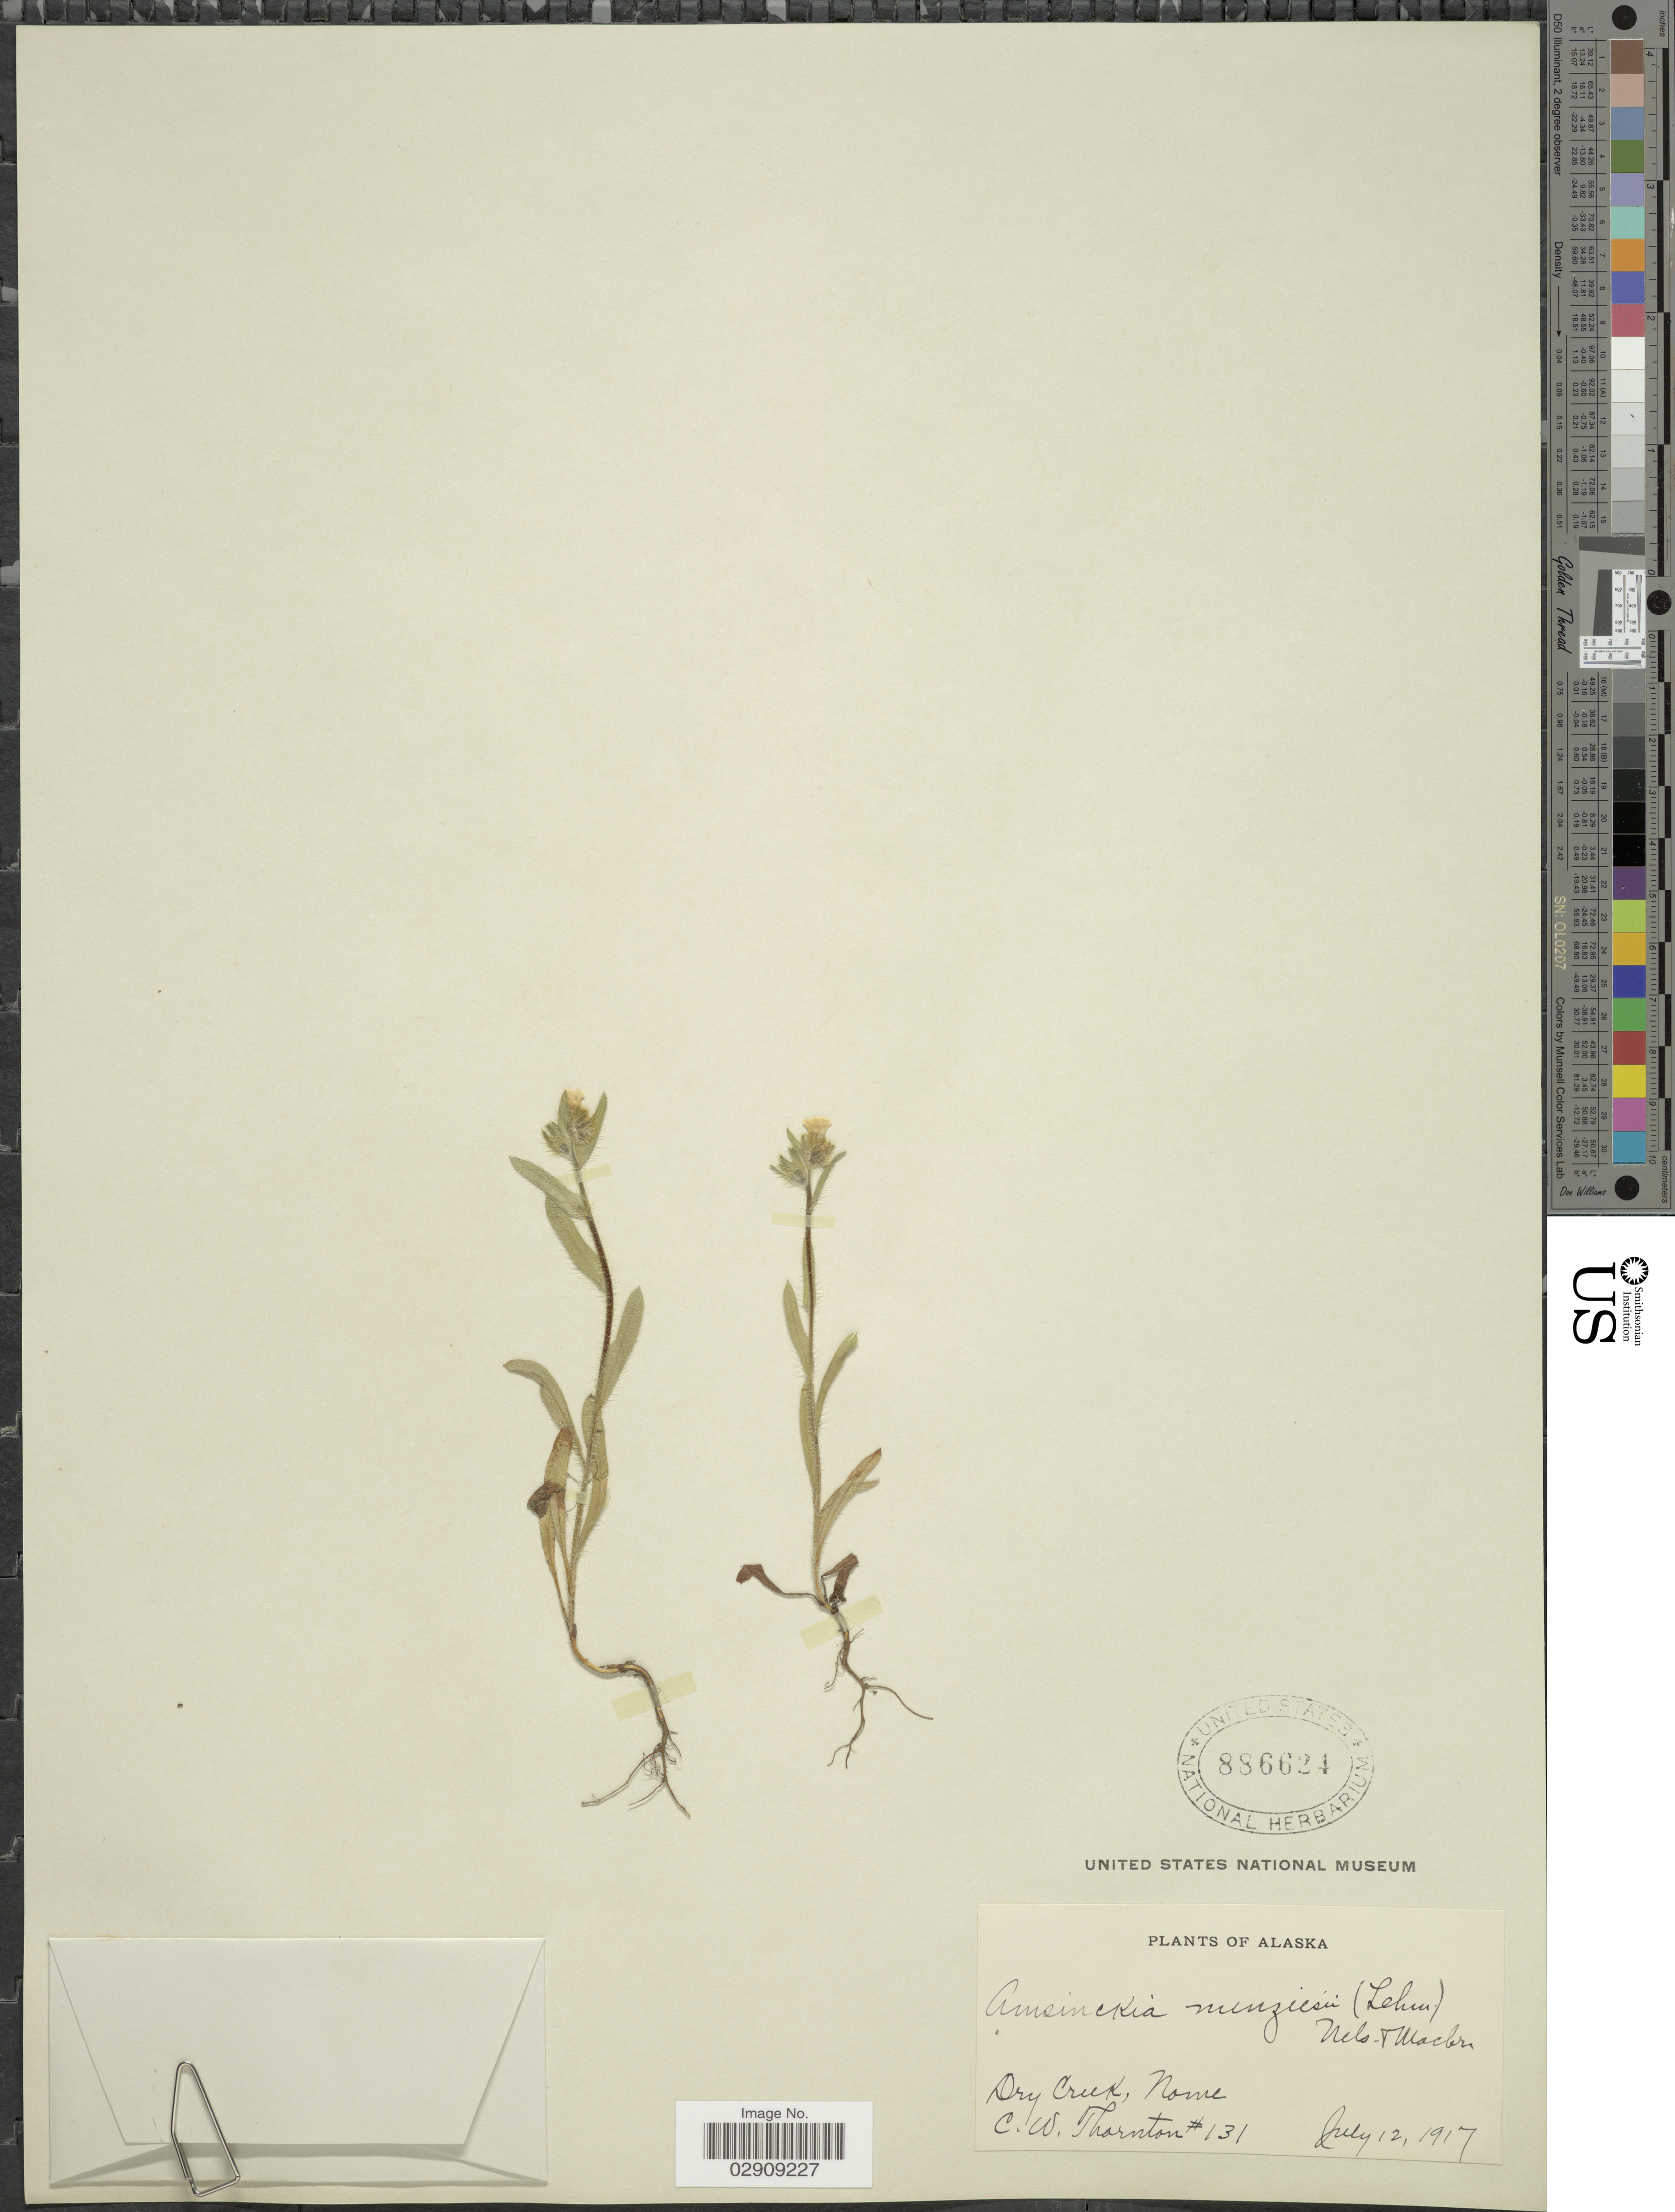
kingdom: Plantae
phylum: Tracheophyta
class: Magnoliopsida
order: Boraginales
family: Boraginaceae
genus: Amsinckia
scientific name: Amsinckia menziesii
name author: A. Nelson & J.F. Macbr.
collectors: C. Thornton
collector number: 131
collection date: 1917-07-12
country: United States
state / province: Alaska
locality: Dry Creek, Nome.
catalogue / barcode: US 886624